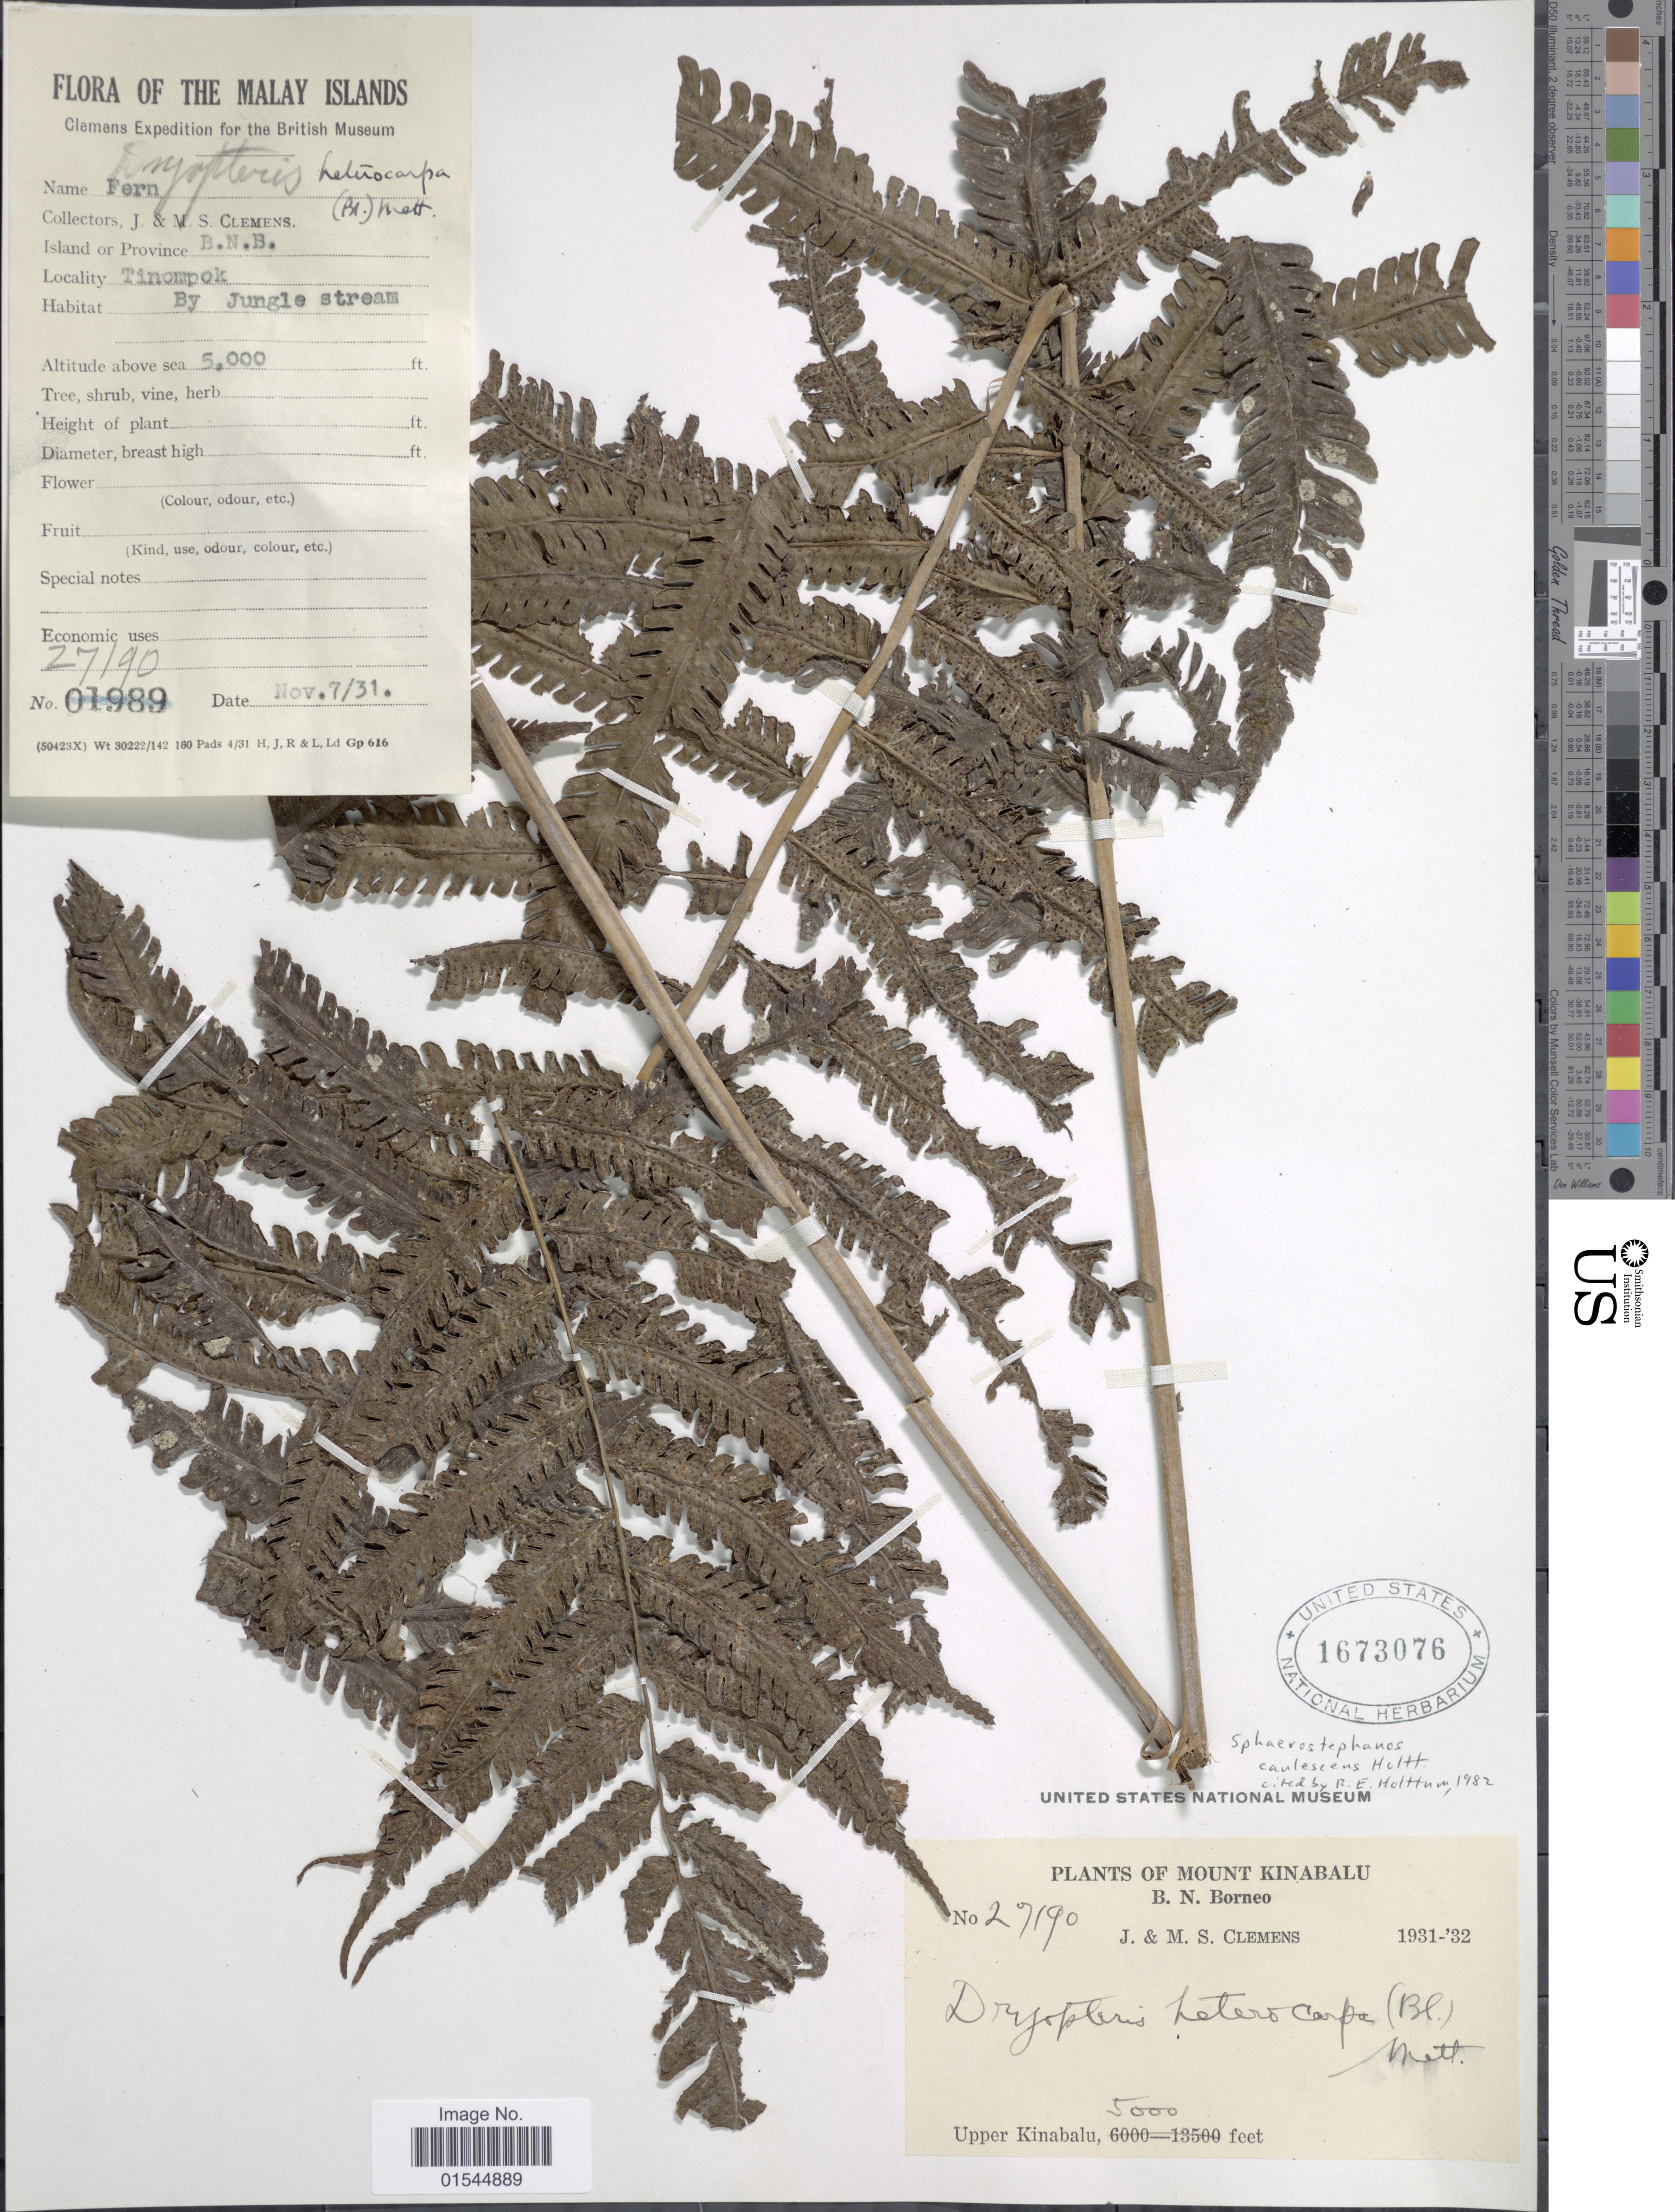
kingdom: Plantae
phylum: Tracheophyta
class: Polypodiopsida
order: Polypodiales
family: Thelypteridaceae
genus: Sphaerostephanos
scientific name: Sphaerostephanos caulescens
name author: Holttum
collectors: J. Clemens & M. S. Clemens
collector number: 27190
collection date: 1931-11-07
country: Malaysia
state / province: Sabah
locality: Malay Islands, Mount Kinabalu, B.N. Borneo, Upper Kinabalu, B.N.B., Tinompok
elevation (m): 1524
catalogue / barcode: US 1673076